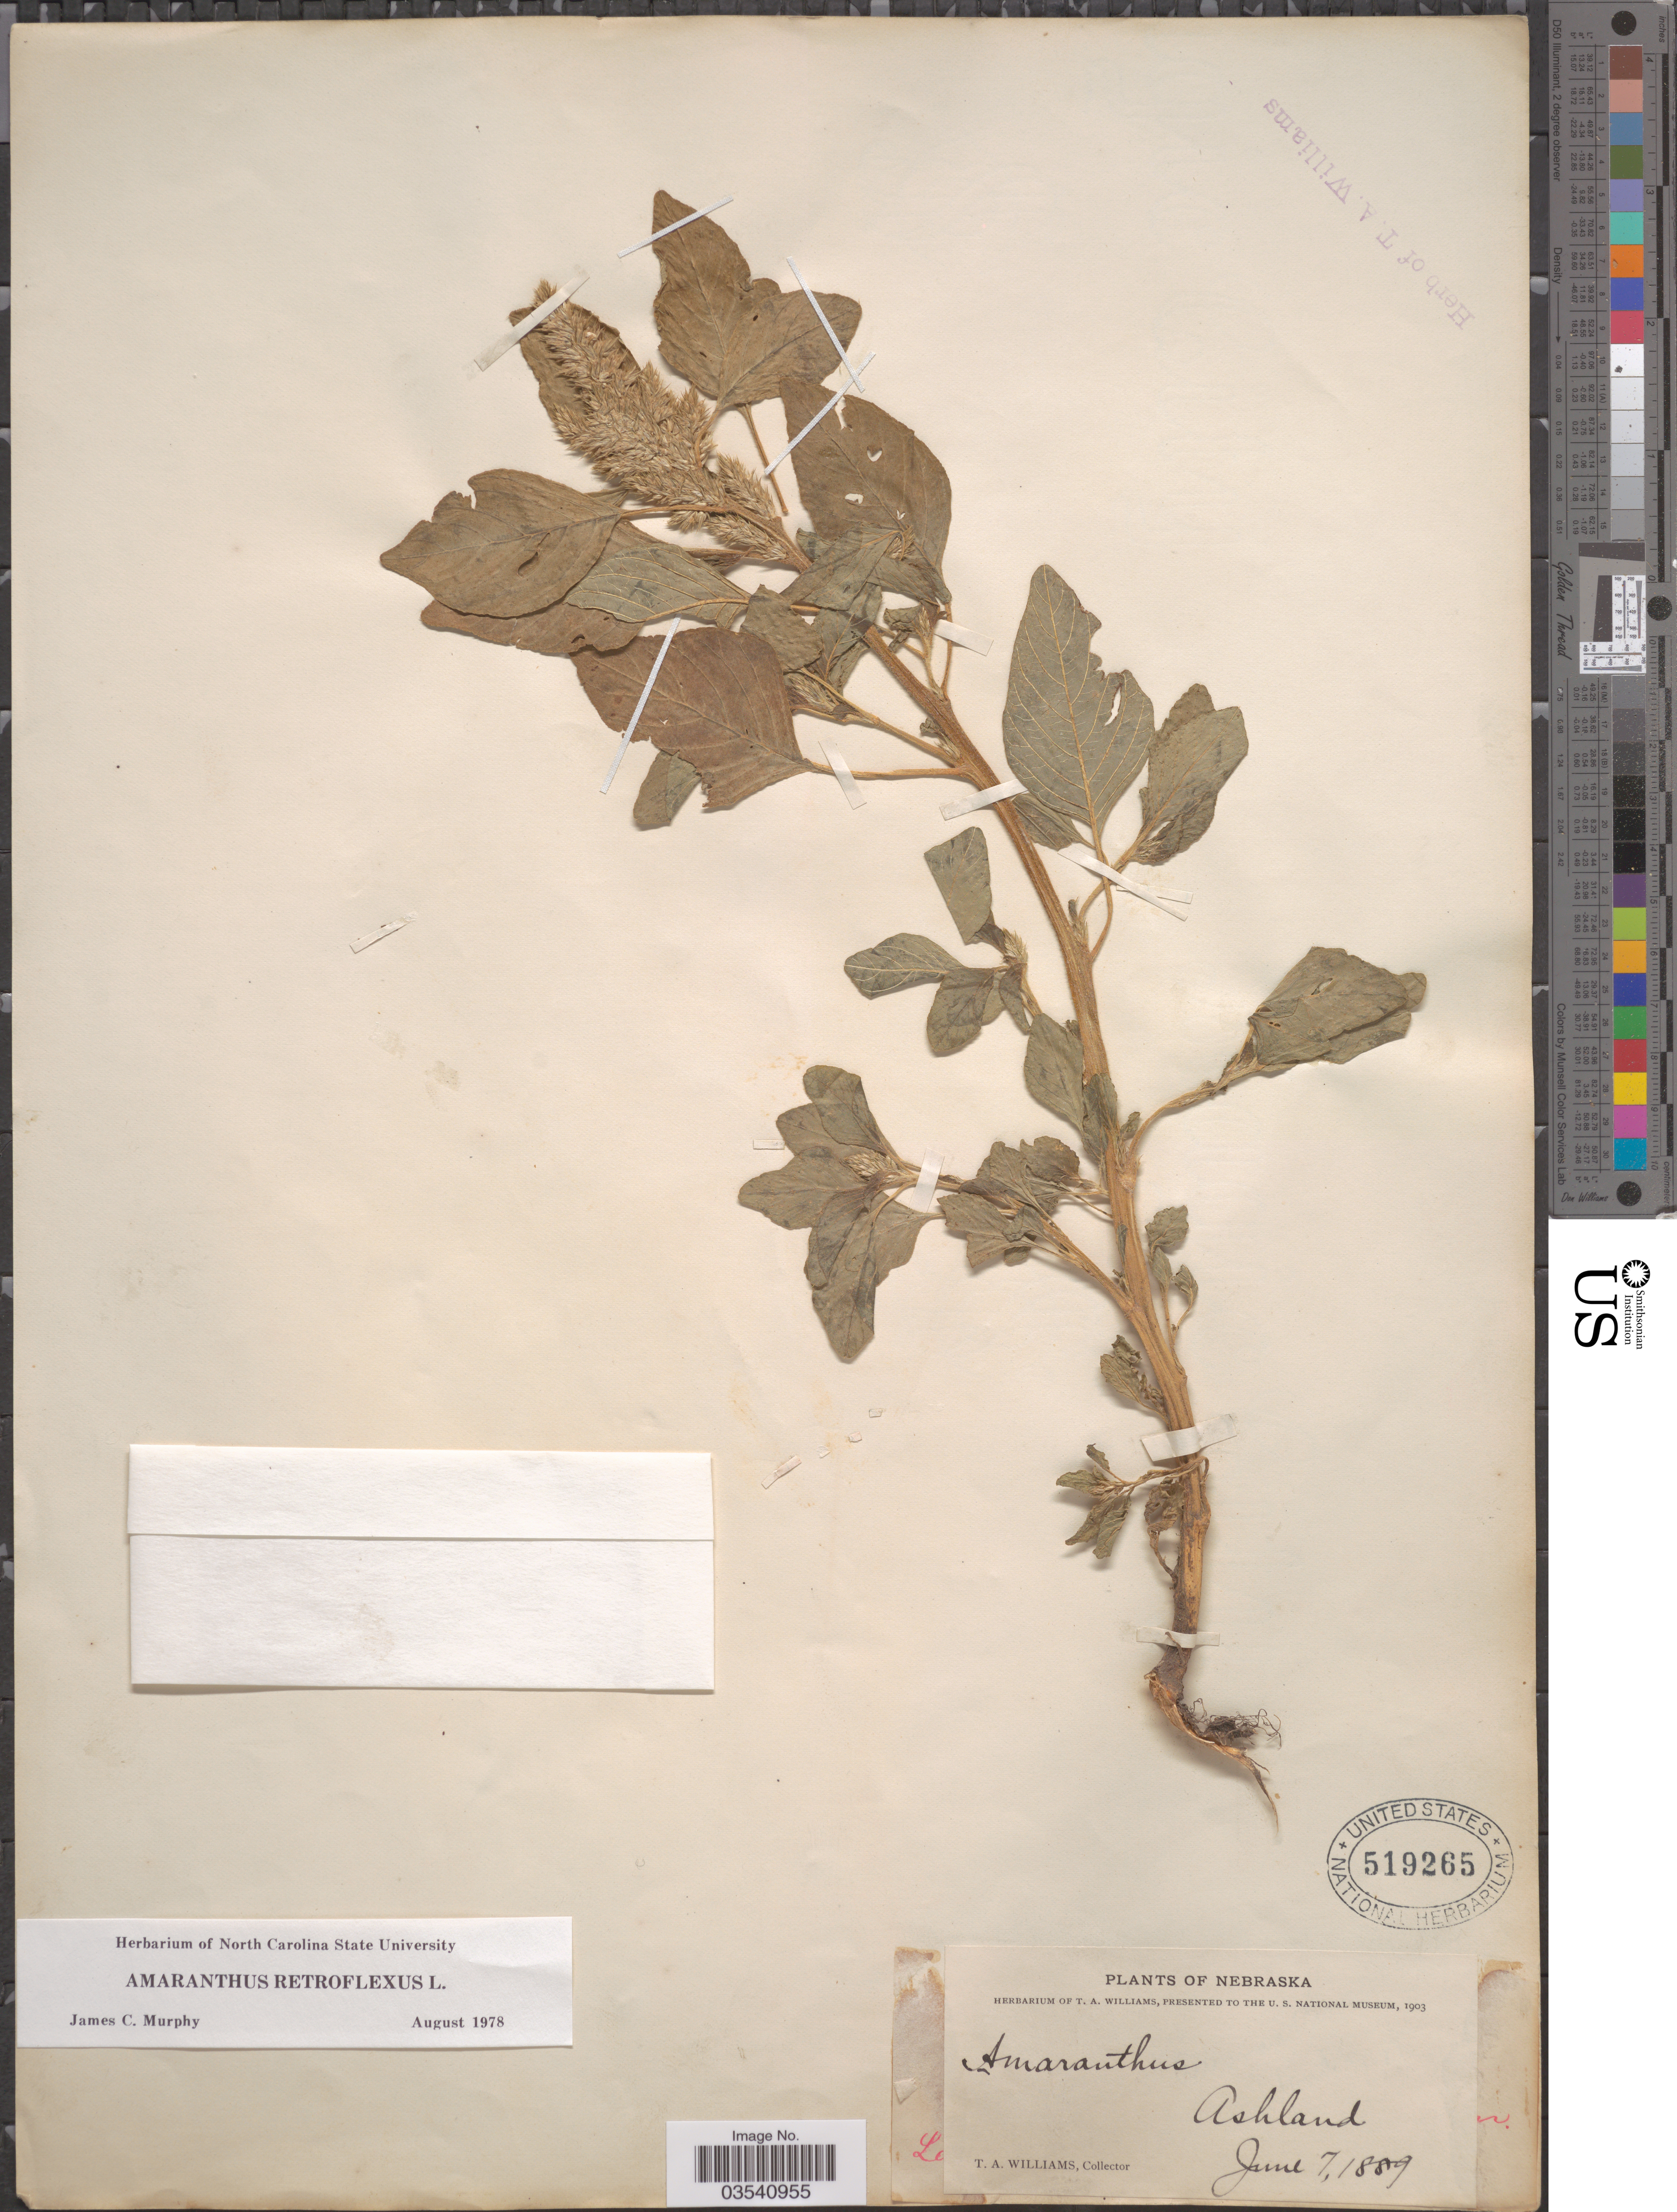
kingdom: Plantae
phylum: Tracheophyta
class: Magnoliopsida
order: Caryophyllales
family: Amaranthaceae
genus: Amaranthus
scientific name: Amaranthus retroflexus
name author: L.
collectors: T. Williams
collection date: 1889-06-07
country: United States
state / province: Nebraska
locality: Ashland.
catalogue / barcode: US 519265